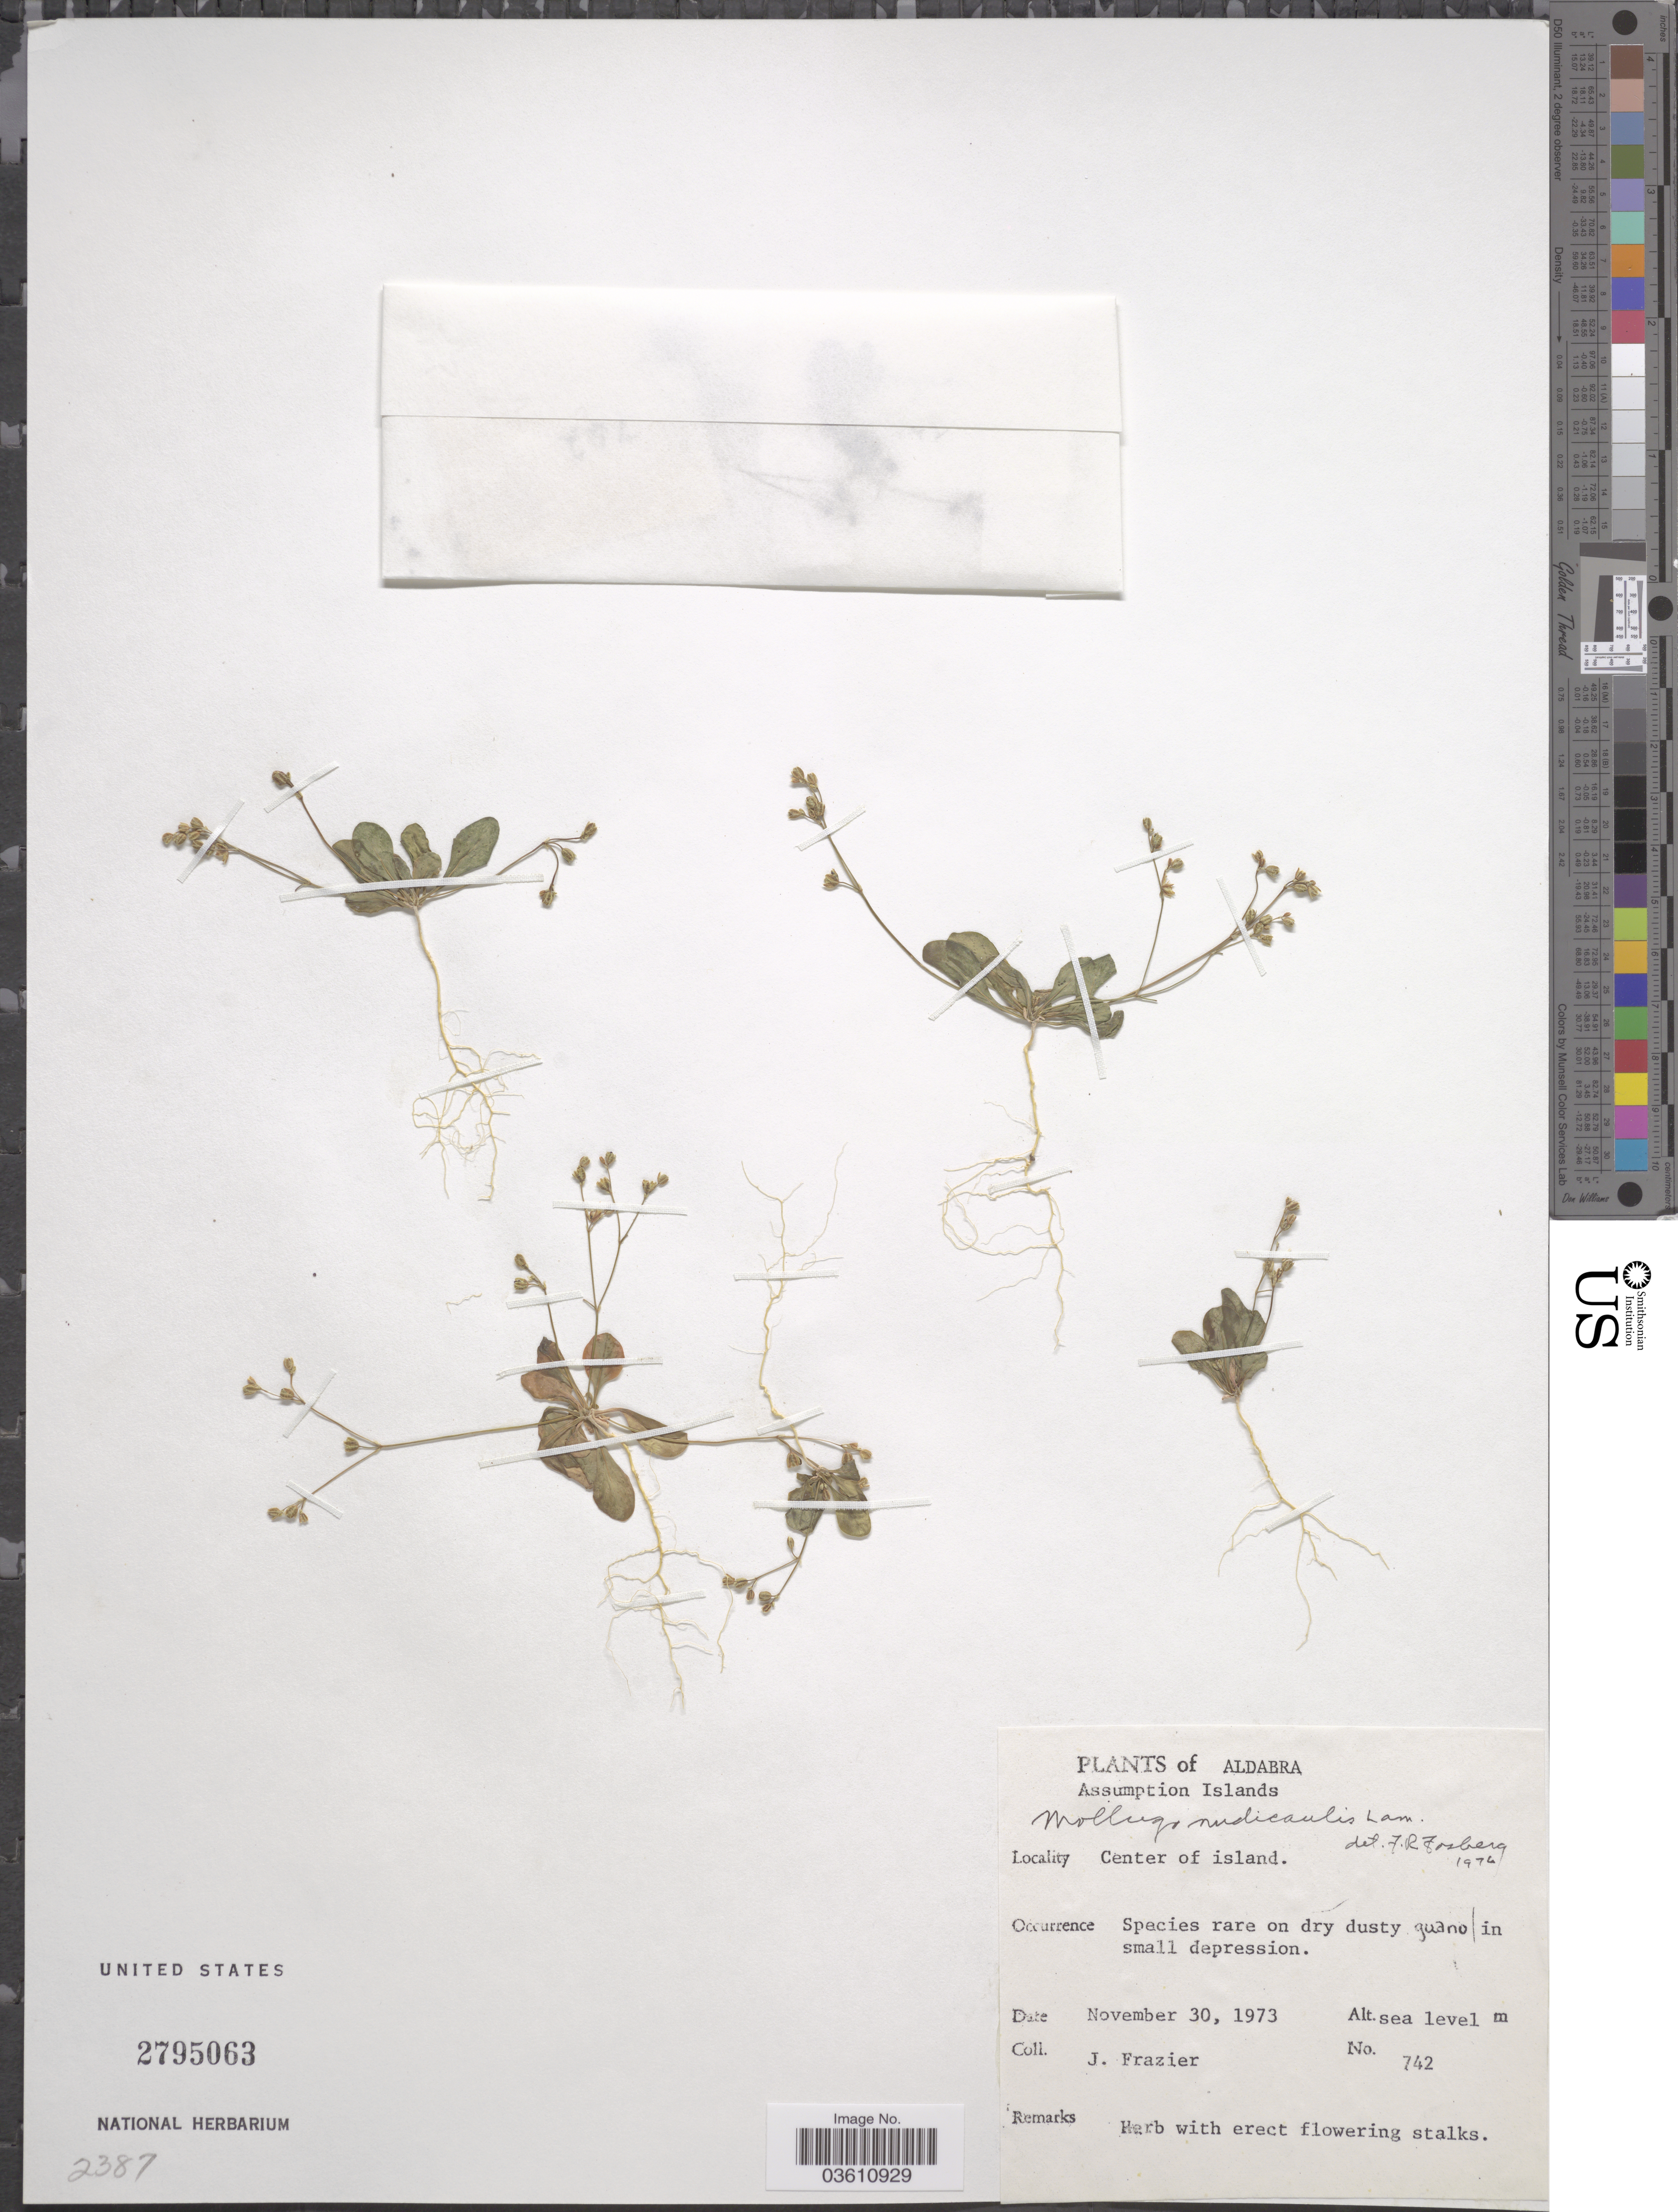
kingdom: Plantae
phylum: Tracheophyta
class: Magnoliopsida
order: Caryophyllales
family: Molluginaceae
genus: Paramollugo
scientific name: Paramollugo nudicaulis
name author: (Lam.) Thulin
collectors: J. Frazier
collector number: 742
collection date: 1973-11-30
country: Seychelles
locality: Aldabra. Assumption Islands. Center of island.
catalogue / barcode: US 2795063